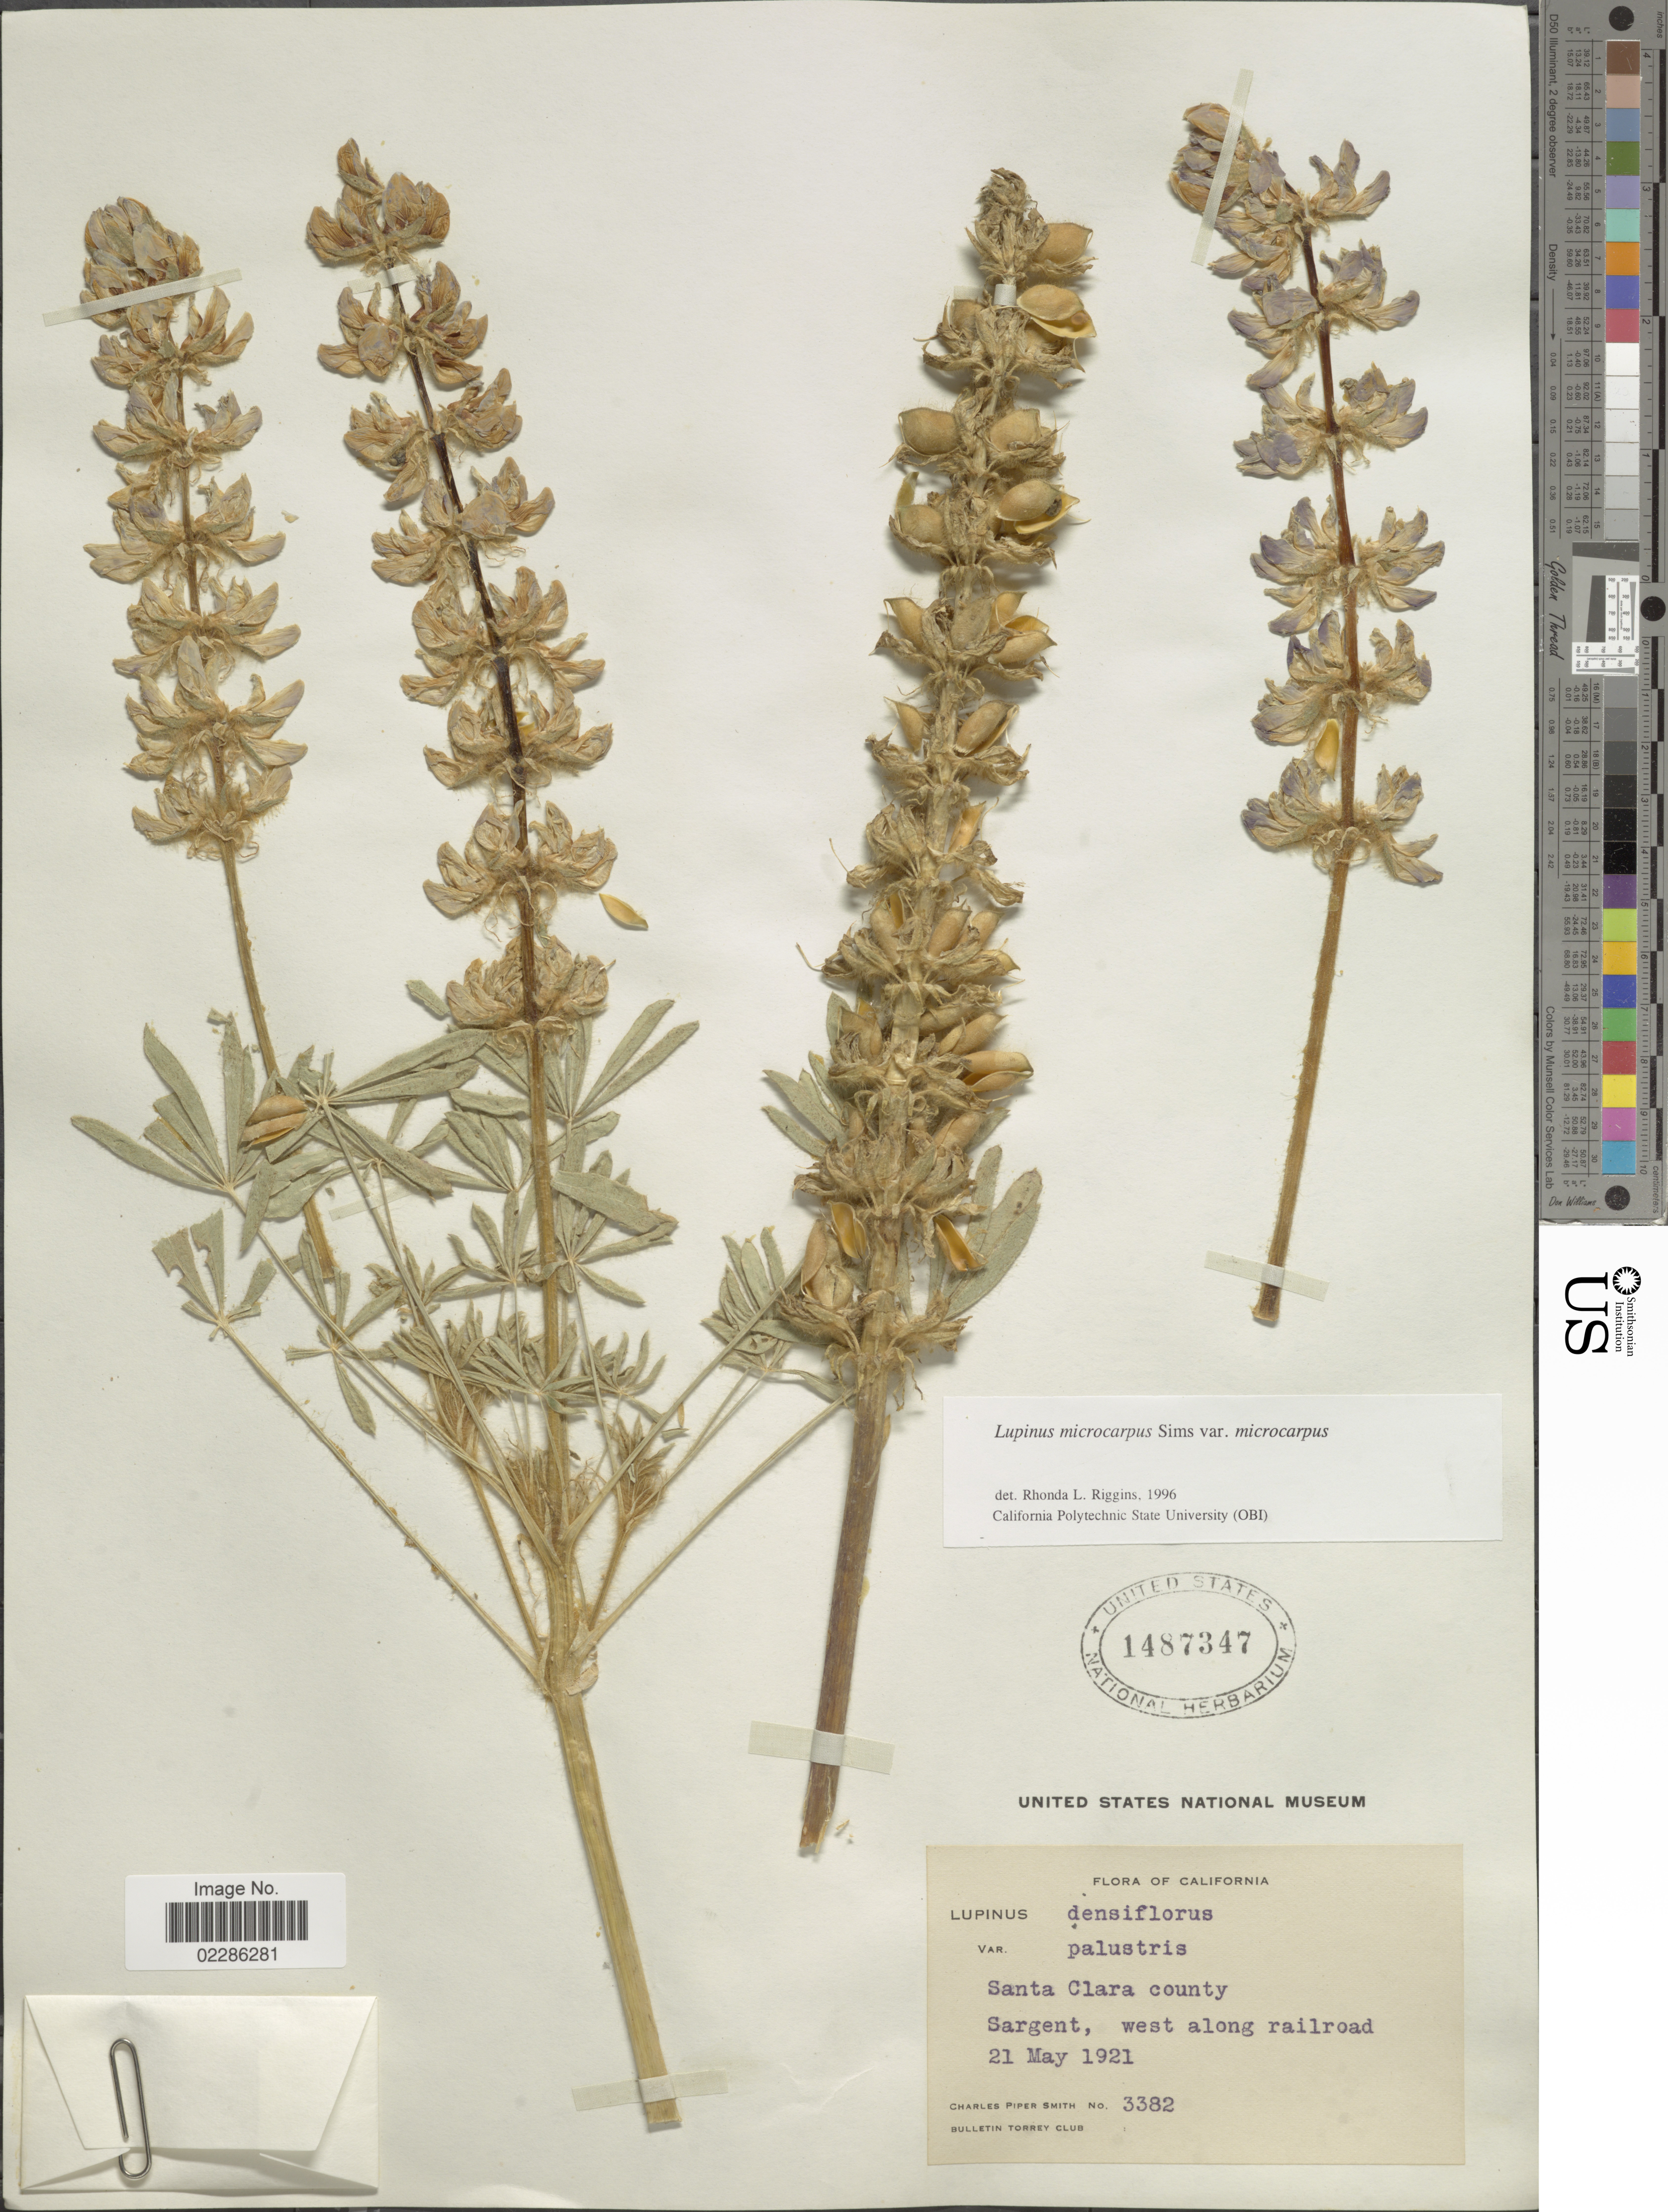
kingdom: Plantae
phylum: Tracheophyta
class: Magnoliopsida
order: Fabales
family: Fabaceae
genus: Lupinus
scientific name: Lupinus microcarpus var. microcarpus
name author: Sims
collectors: C. P. Smith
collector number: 3382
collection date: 1921-05-21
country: United States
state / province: California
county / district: Santa Clara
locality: Santa Clara county, Sargent, west along railroad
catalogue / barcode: US 1487347